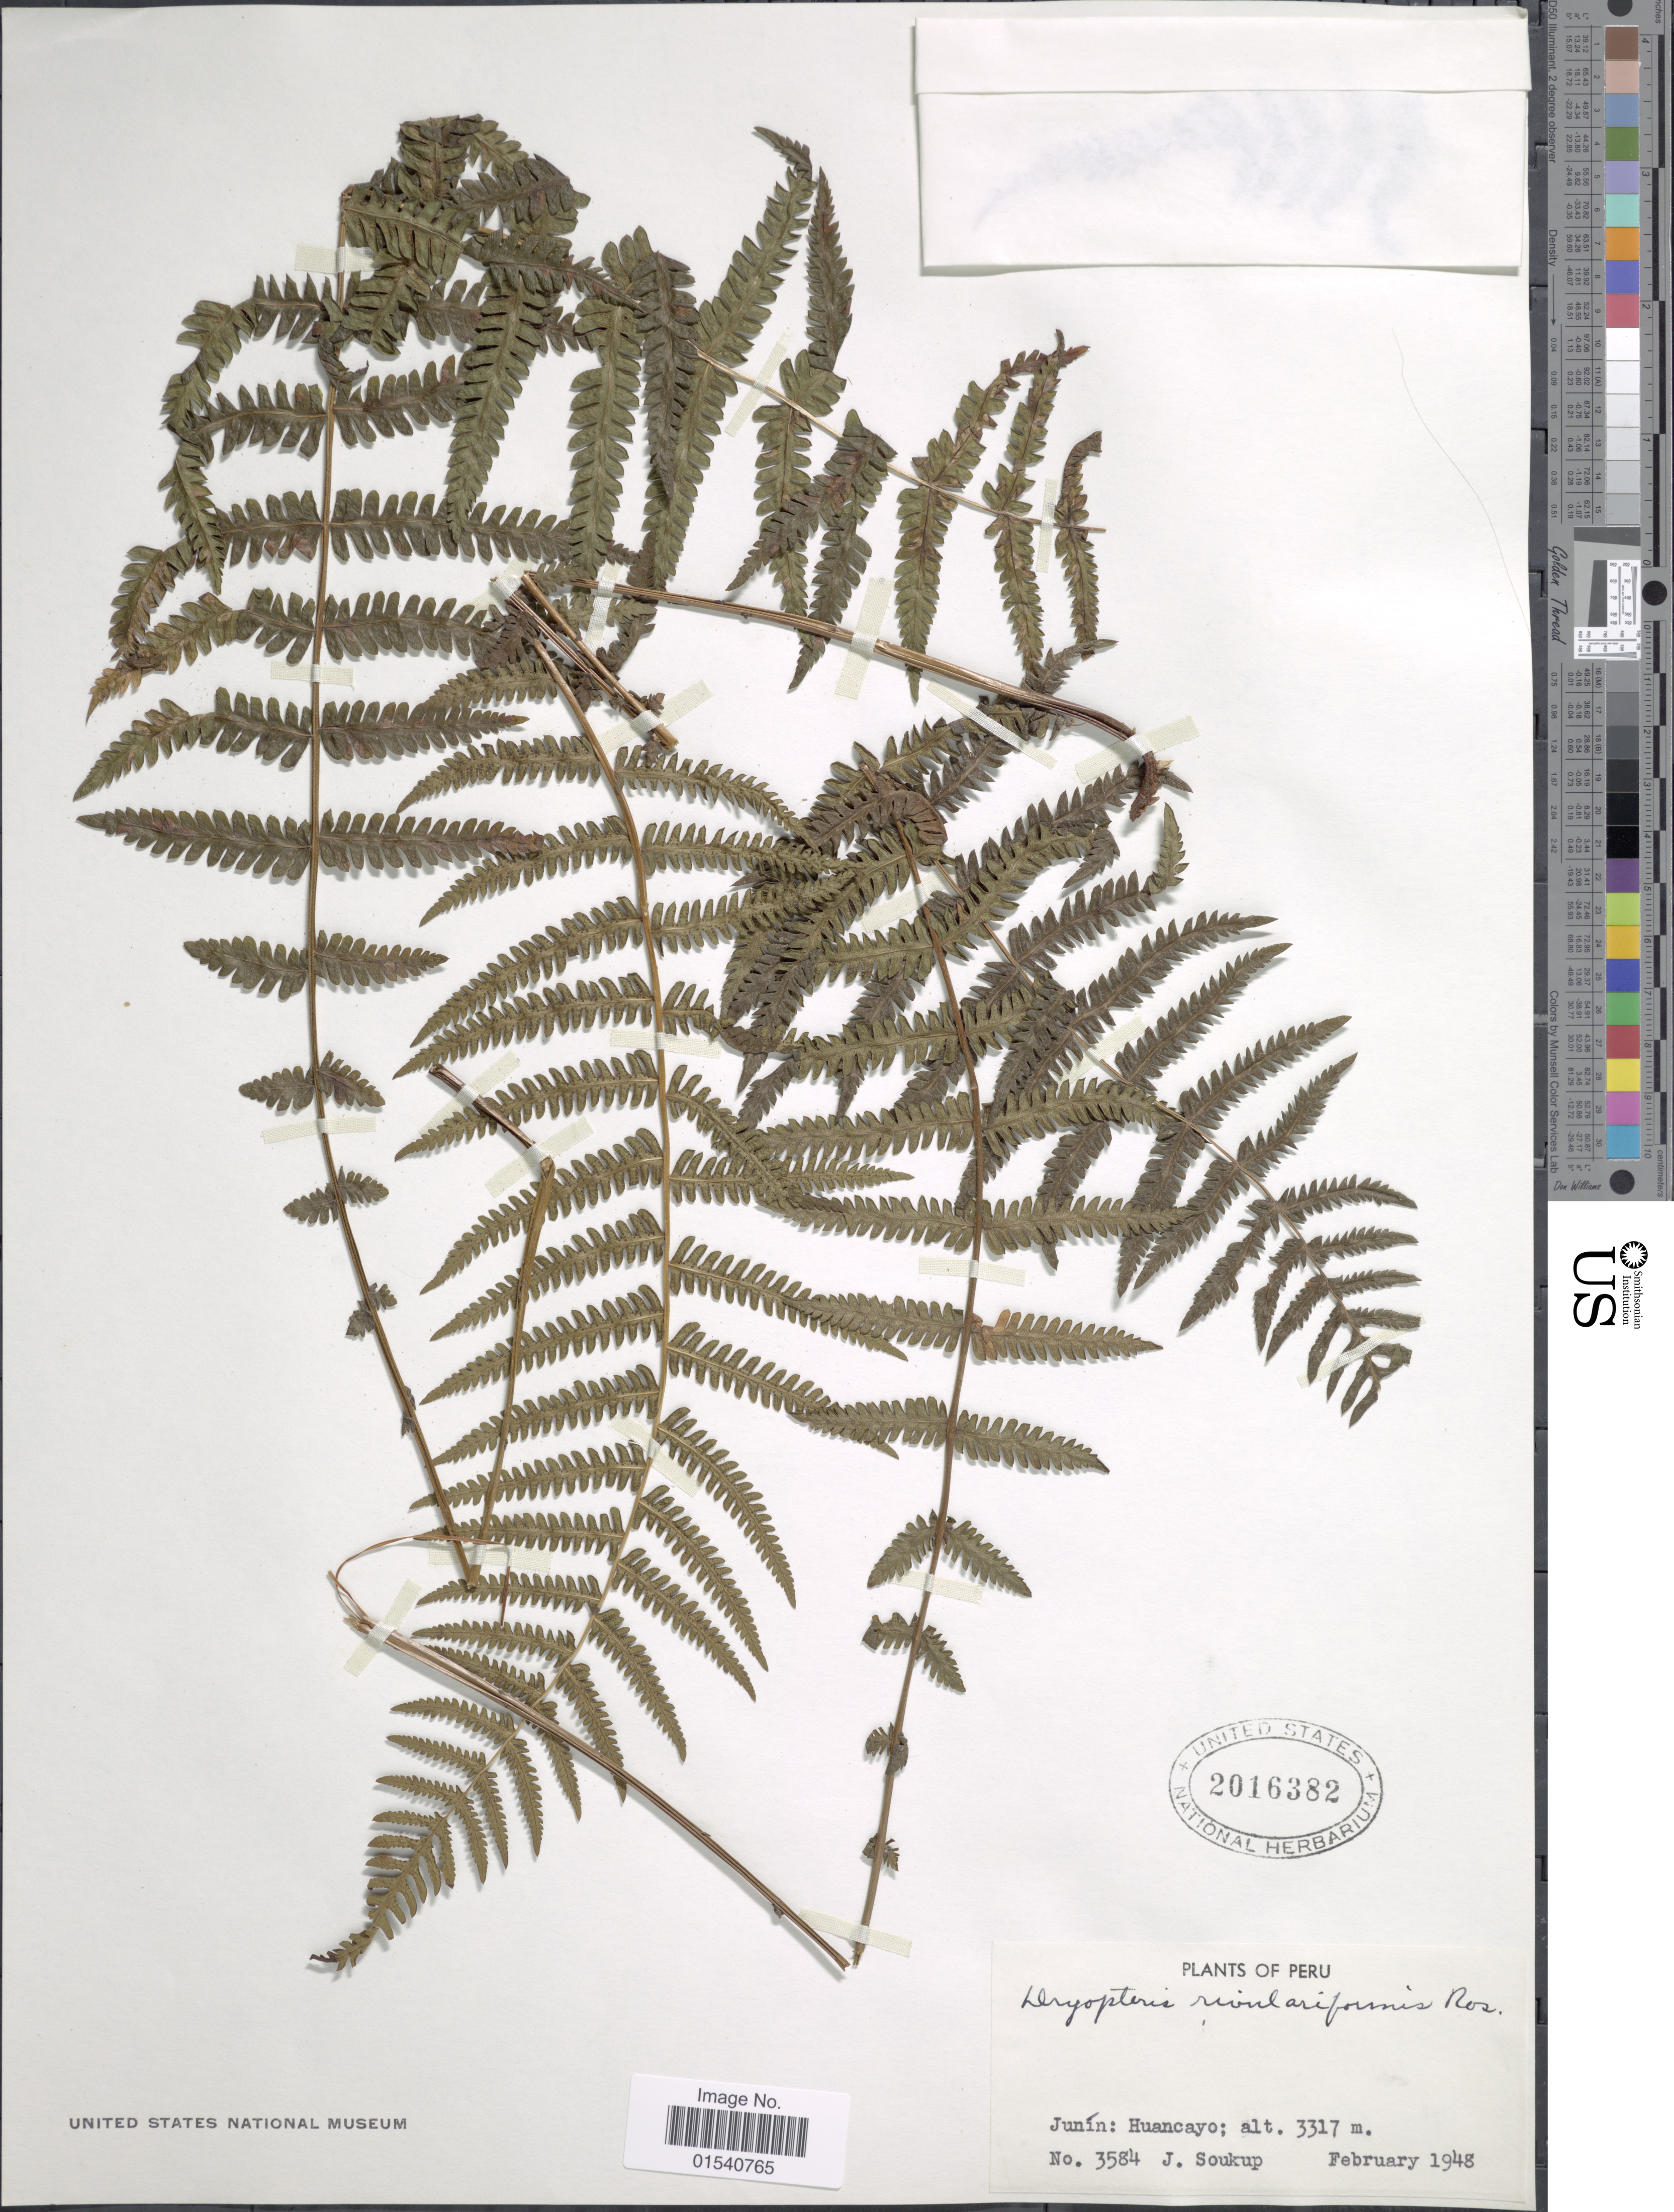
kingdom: Plantae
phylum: Tracheophyta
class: Polypodiopsida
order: Polypodiales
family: Thelypteridaceae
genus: Amauropelta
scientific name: Amauropelta rivulariformis (Rosenst.) comb. nov., ined 2015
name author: (Rosenst.)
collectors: J. Soukup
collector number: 3584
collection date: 1948-02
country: Peru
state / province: Junín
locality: Huancayo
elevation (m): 3317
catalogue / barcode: US 2016382